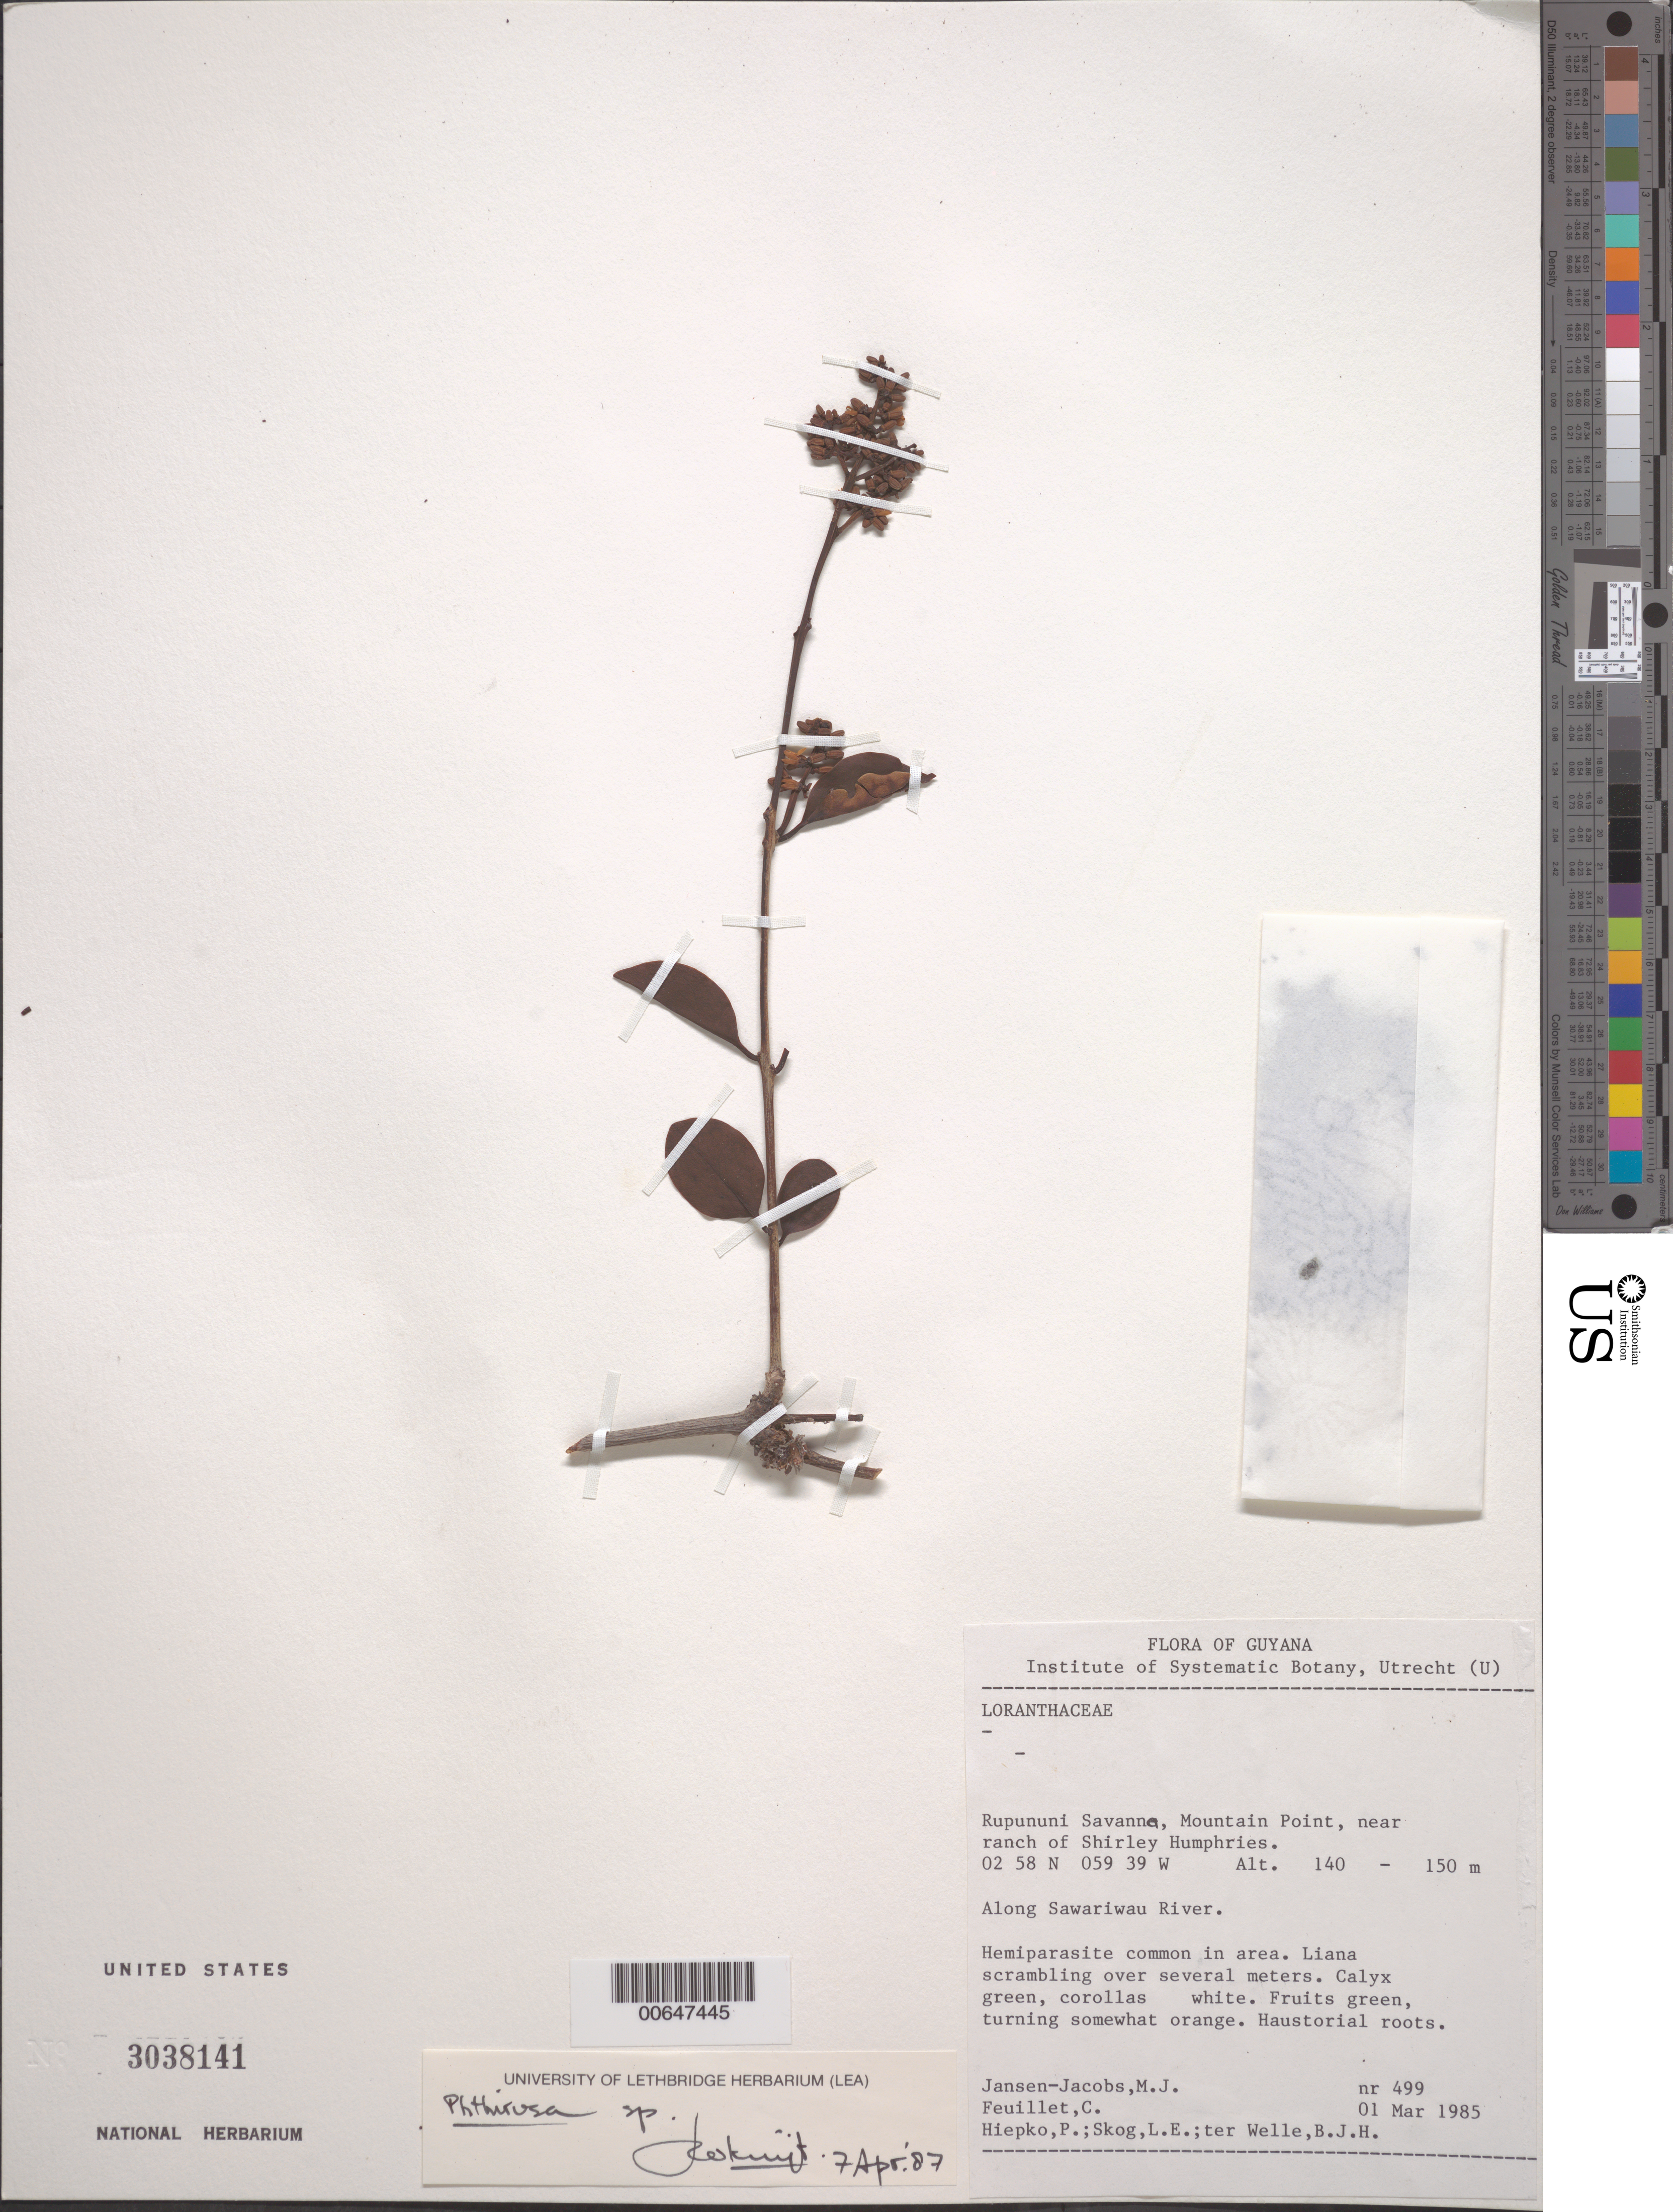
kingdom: Plantae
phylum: Tracheophyta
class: Magnoliopsida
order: Santalales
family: Loranthaceae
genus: Passovia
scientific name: Passovia pedunculata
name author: (Jacq.) Kuijt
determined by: Caraballo-Ortiz, Marcos A., (MISS), University of Mississippi (UNITED STATES)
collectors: M. J. Jansen-Jacobs, C. Feuillet, P. H. Hiepko, L. E. Skog & B. Welle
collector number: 499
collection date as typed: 1-Mar-85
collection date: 1985-03-01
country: Guyana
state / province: U. Takutu-U. Essequibo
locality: Rupununi Savanna, Mountain Point, near ranch of Shirley Humphries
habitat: Along river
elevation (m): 140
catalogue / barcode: US 3038141